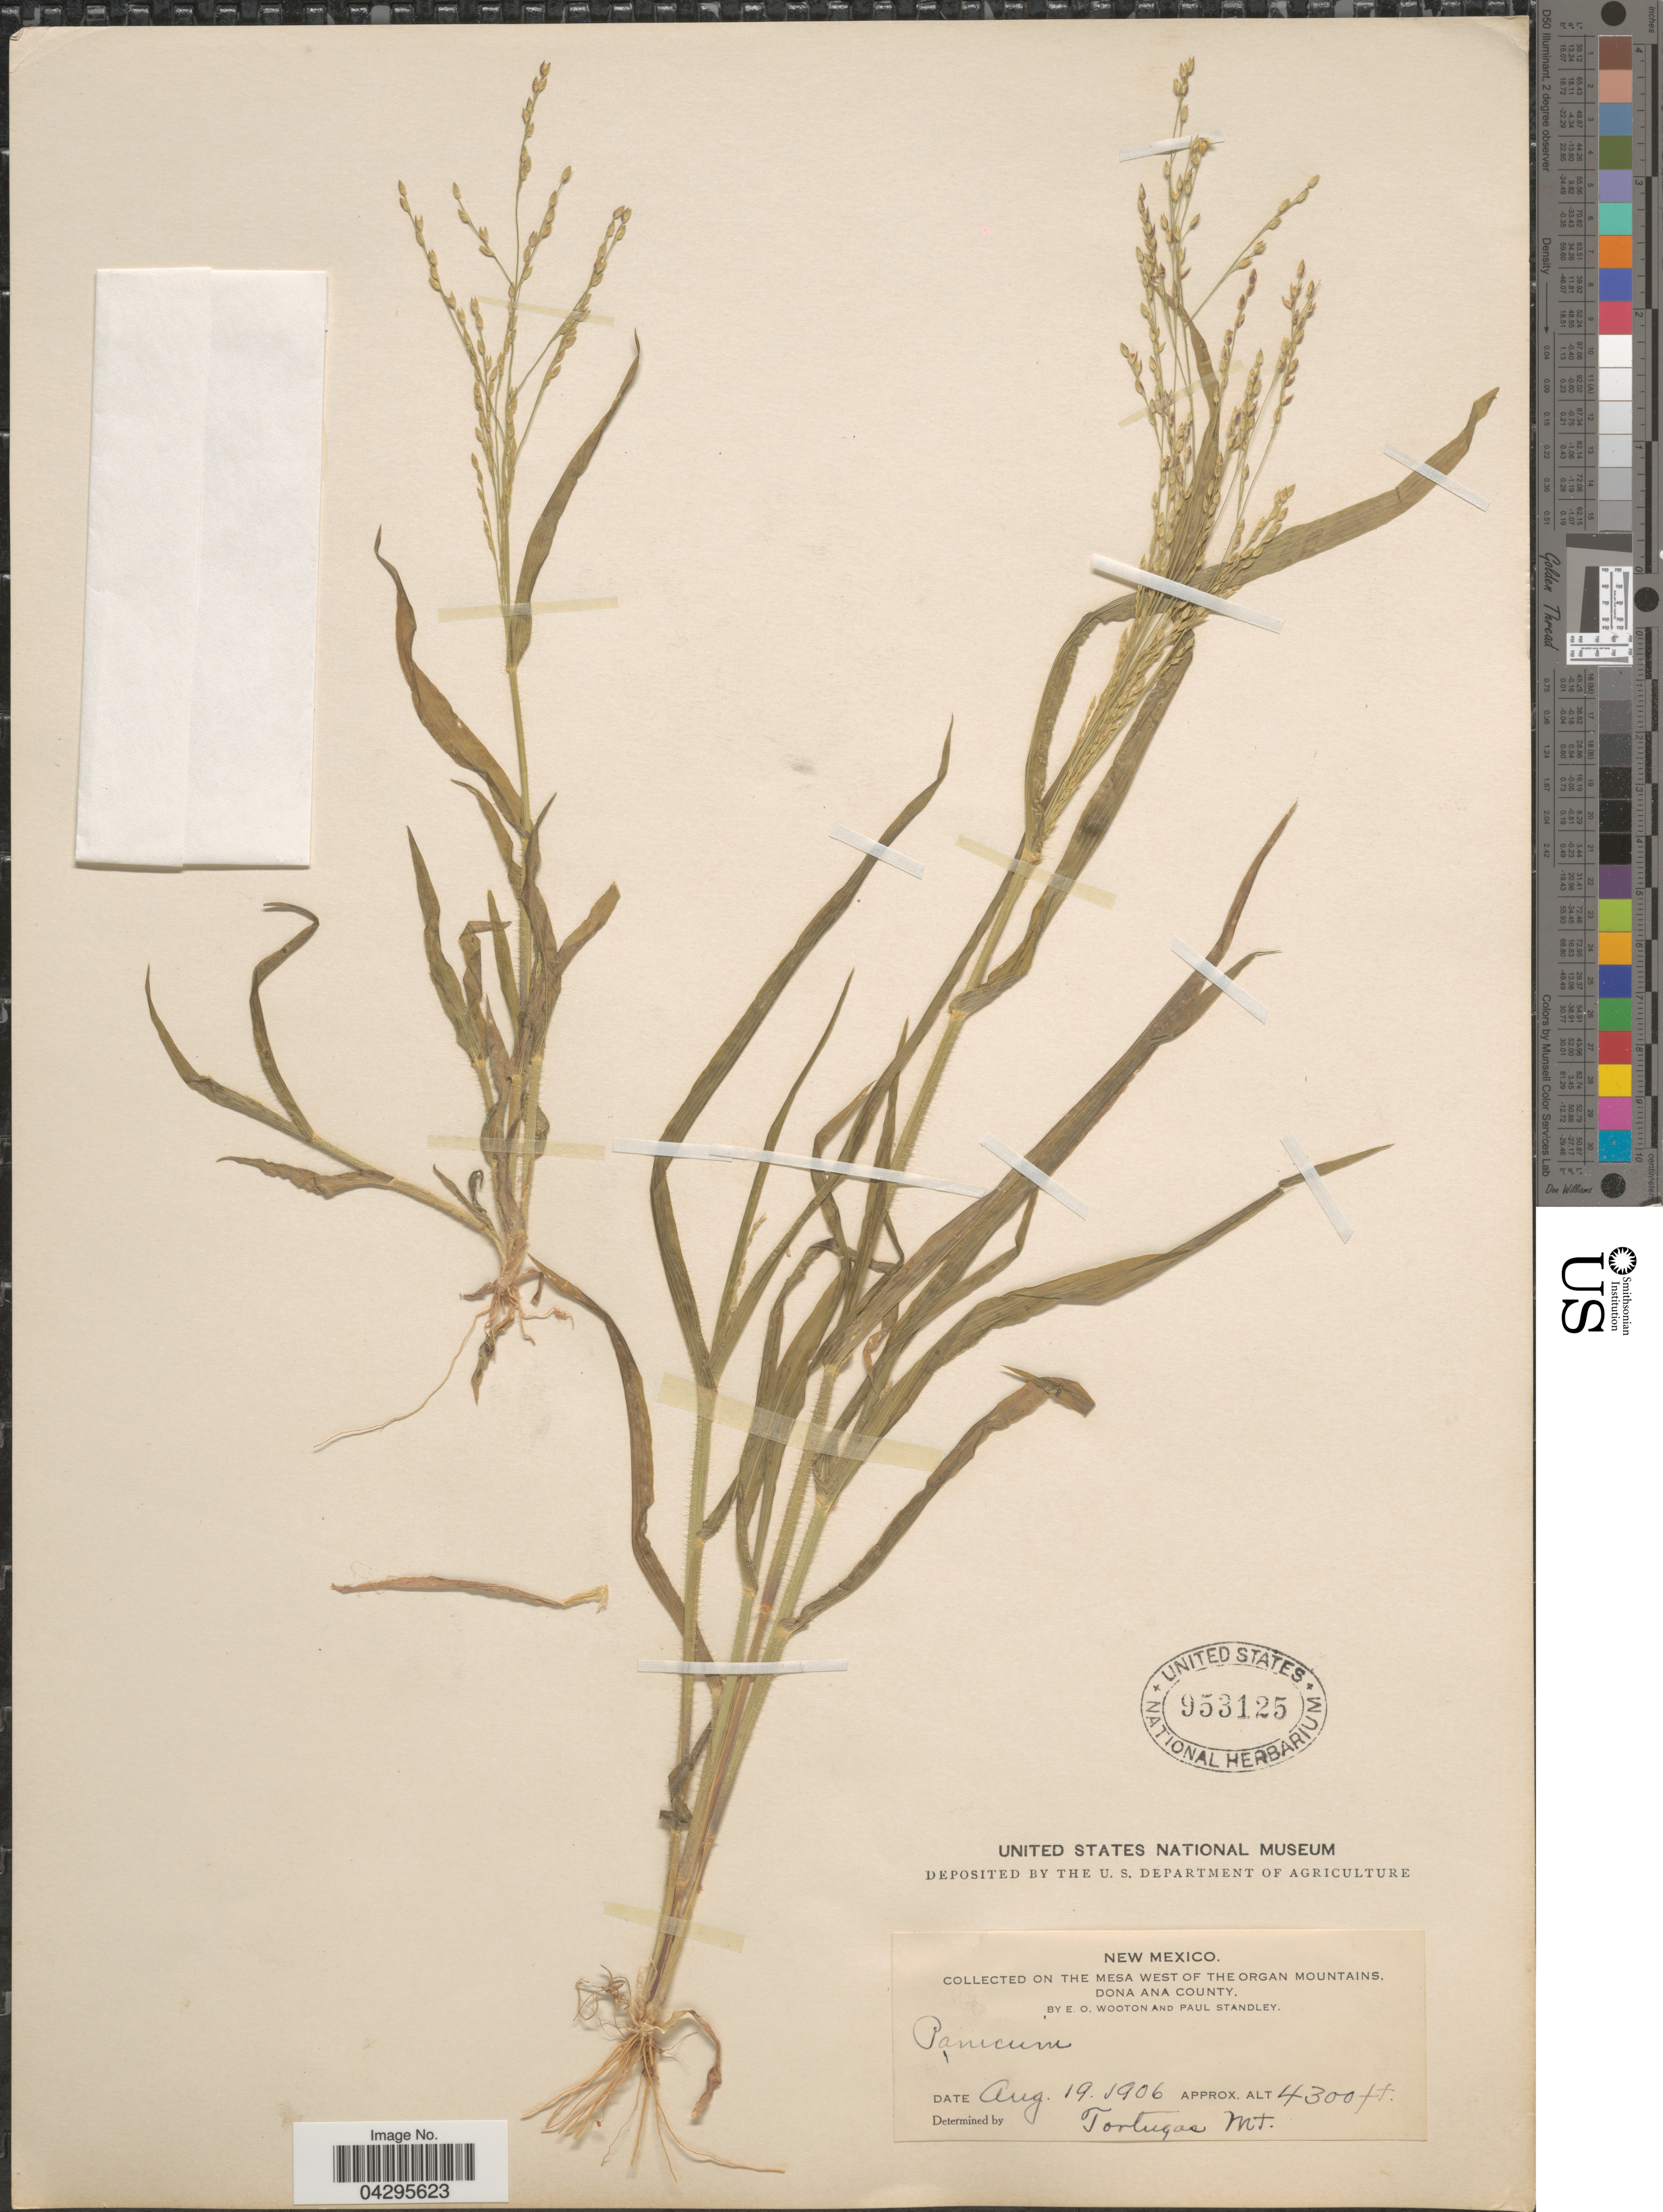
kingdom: Plantae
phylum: Tracheophyta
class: Liliopsida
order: Poales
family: Poaceae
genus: Panicum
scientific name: Panicum hirticaule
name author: J. Presl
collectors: E. O. Wooton & P. C. Standley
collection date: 1906-08-19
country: United States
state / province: New Mexico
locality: On the Mesa West of the Organ Mountains, Dona Ana County. Tortugas Mt.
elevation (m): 1311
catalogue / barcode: US 953125